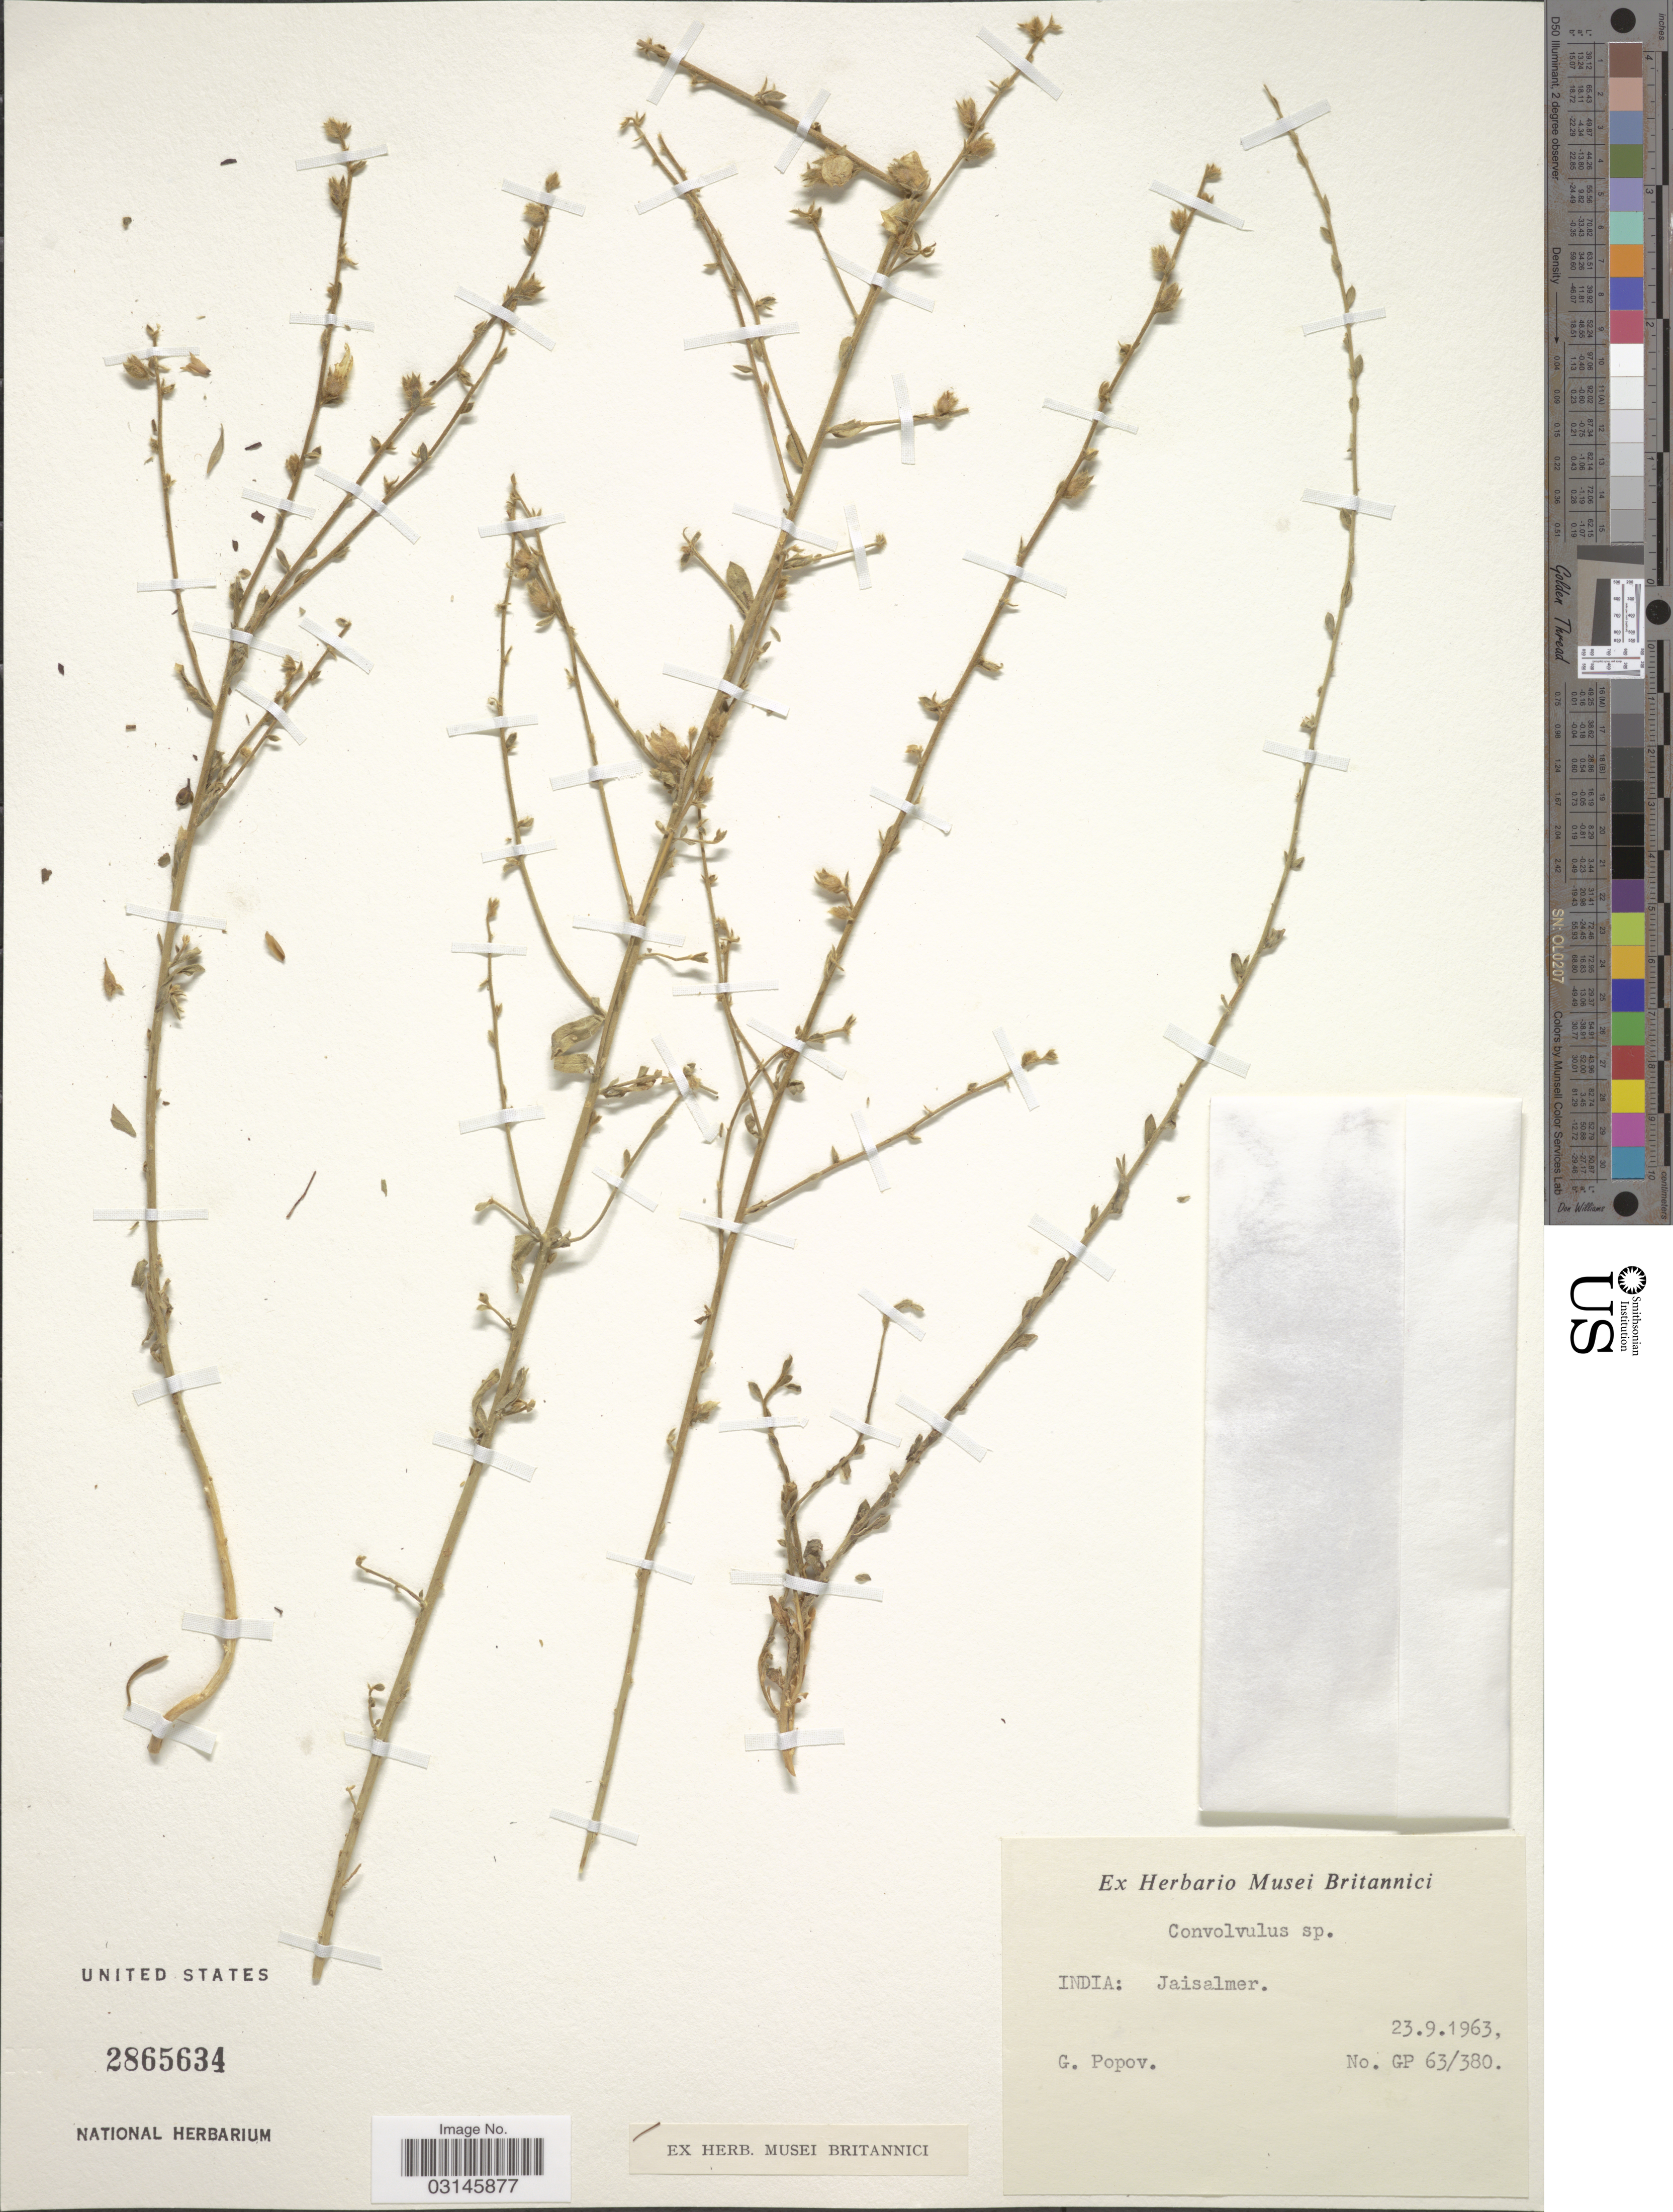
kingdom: Plantae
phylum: Tracheophyta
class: Magnoliopsida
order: Solanales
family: Convolvulaceae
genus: Convolvulus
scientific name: Convolvulus sp.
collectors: G. Popov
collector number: GP 63/380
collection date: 1963-09-23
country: India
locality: Jaisalmer.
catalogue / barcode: US 2865634